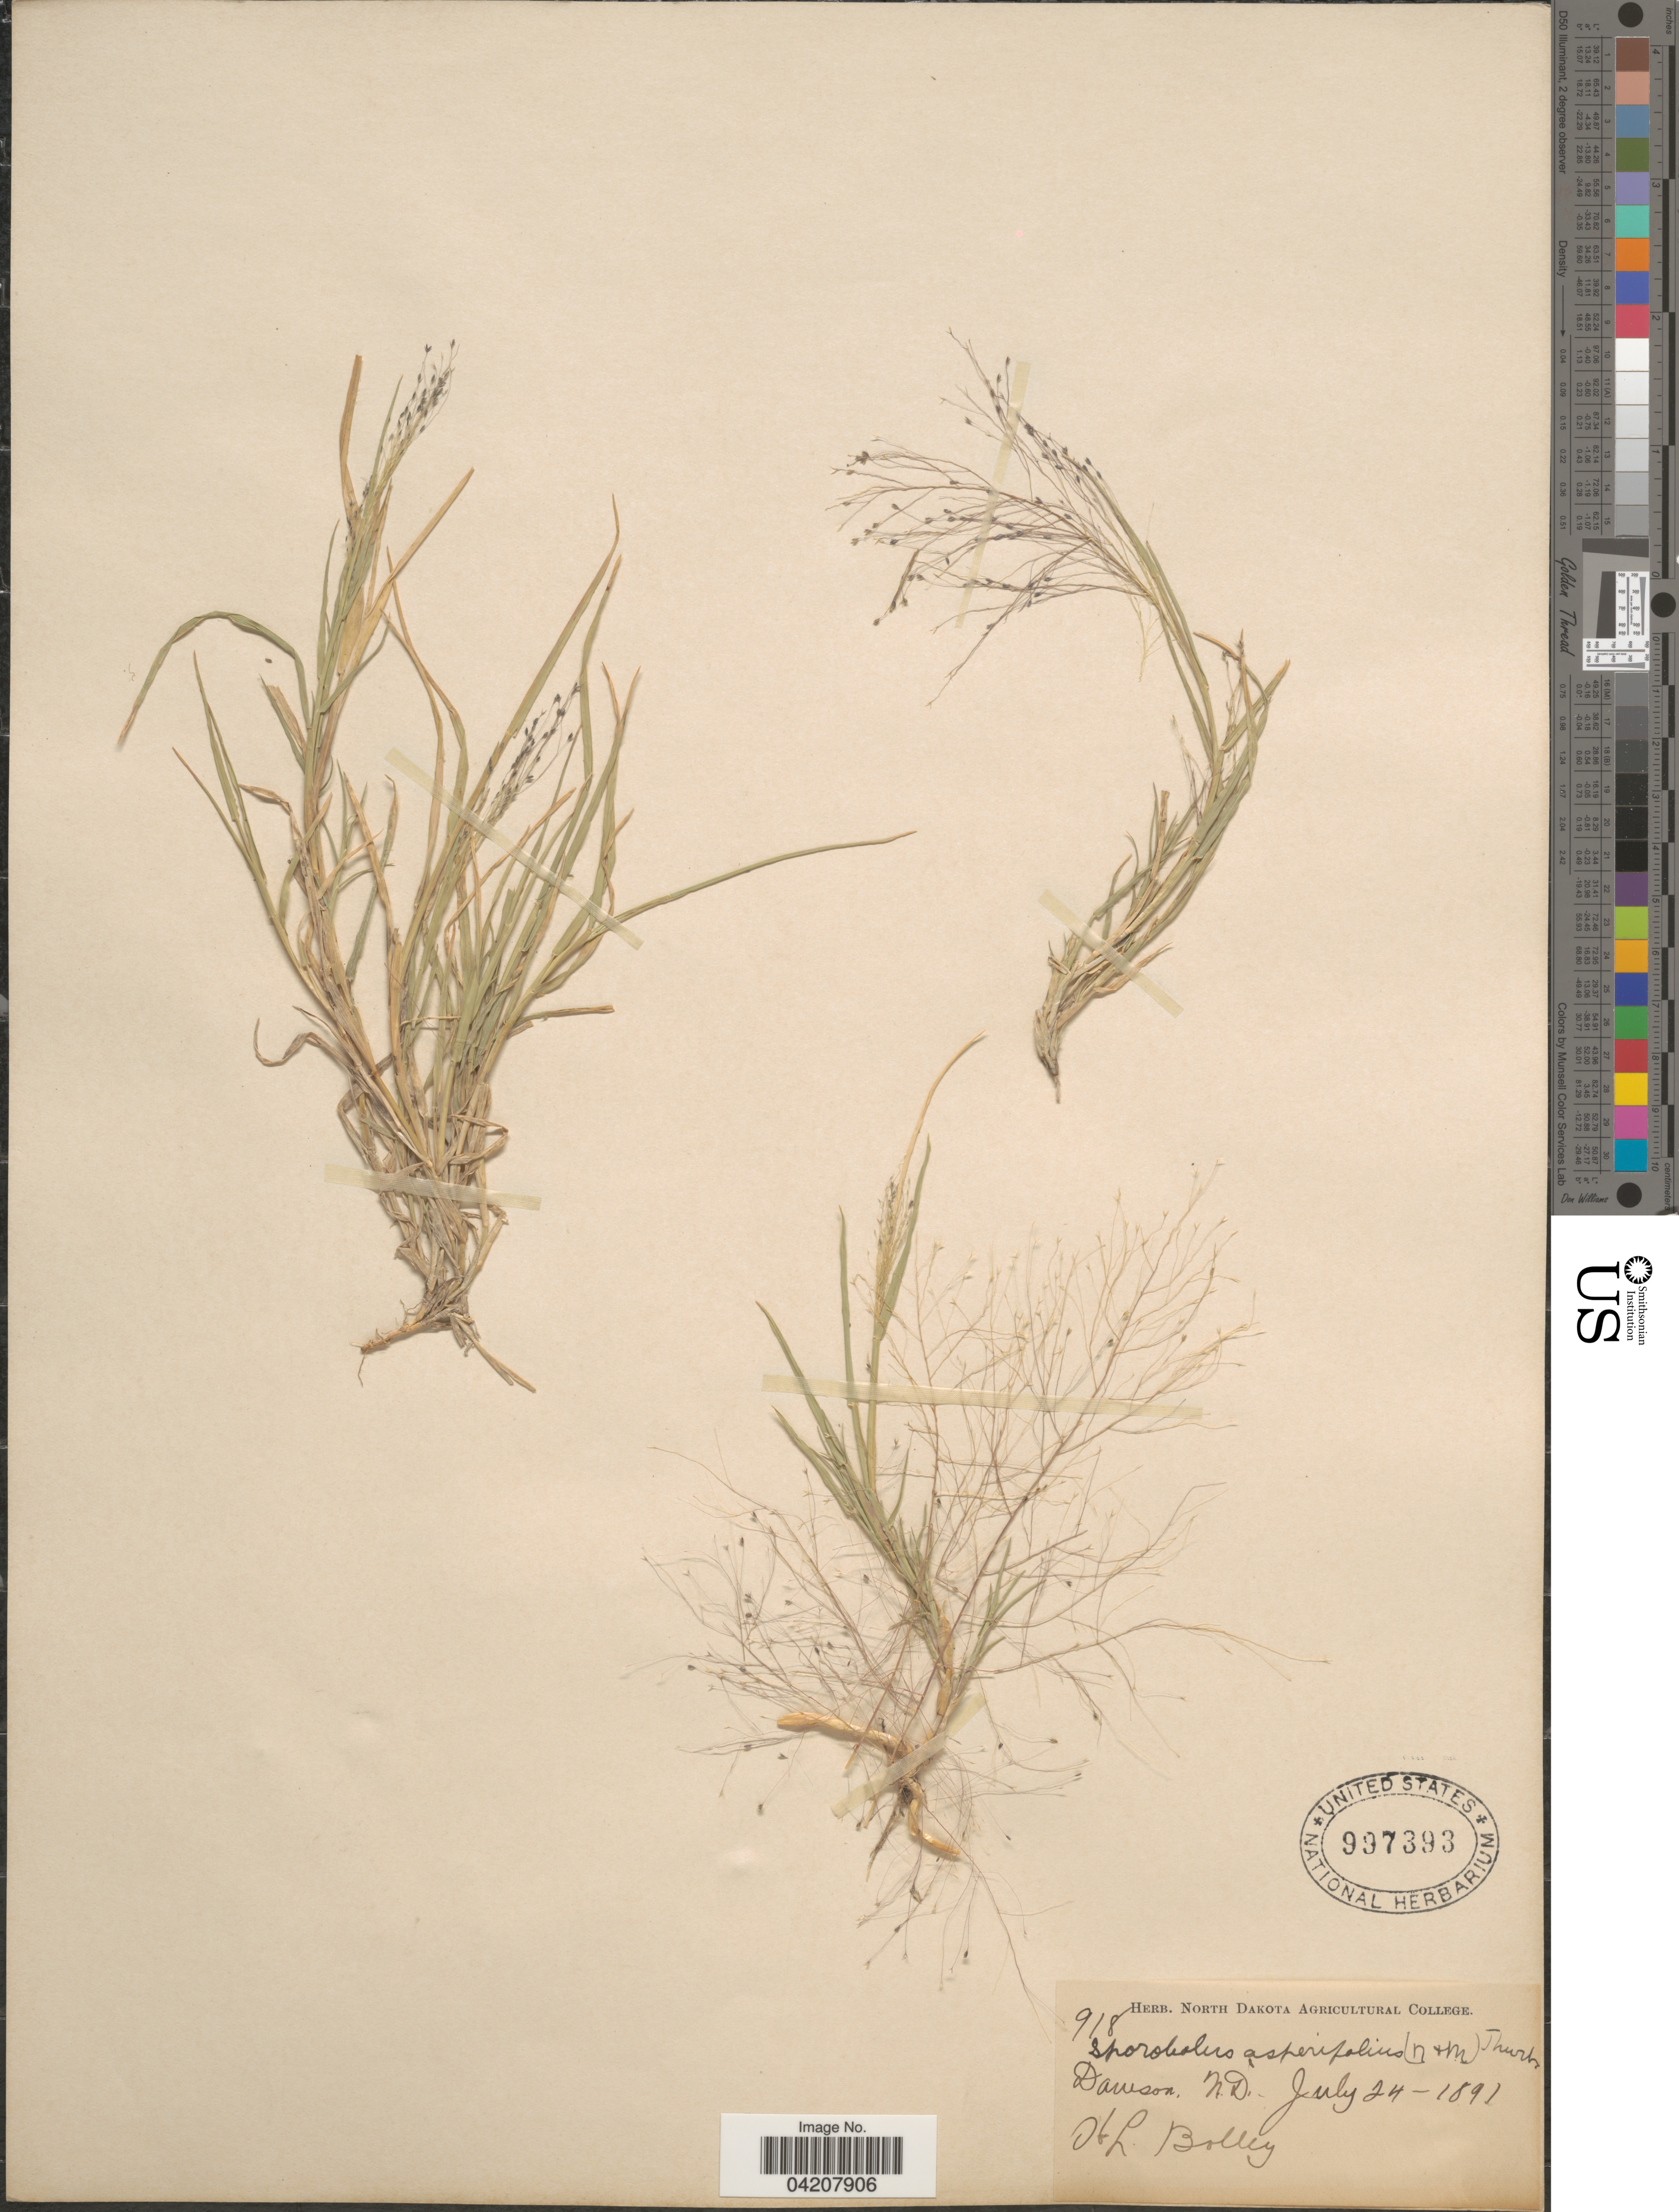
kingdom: Plantae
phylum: Tracheophyta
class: Liliopsida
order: Poales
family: Poaceae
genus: Muhlenbergia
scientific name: Muhlenbergia asperifolia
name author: (Nees & Meyen ex Trin.) Parodi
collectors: H. Bolley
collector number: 918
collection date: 1891-07-24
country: United States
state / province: North Dakota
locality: Dawson.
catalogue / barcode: US 997393